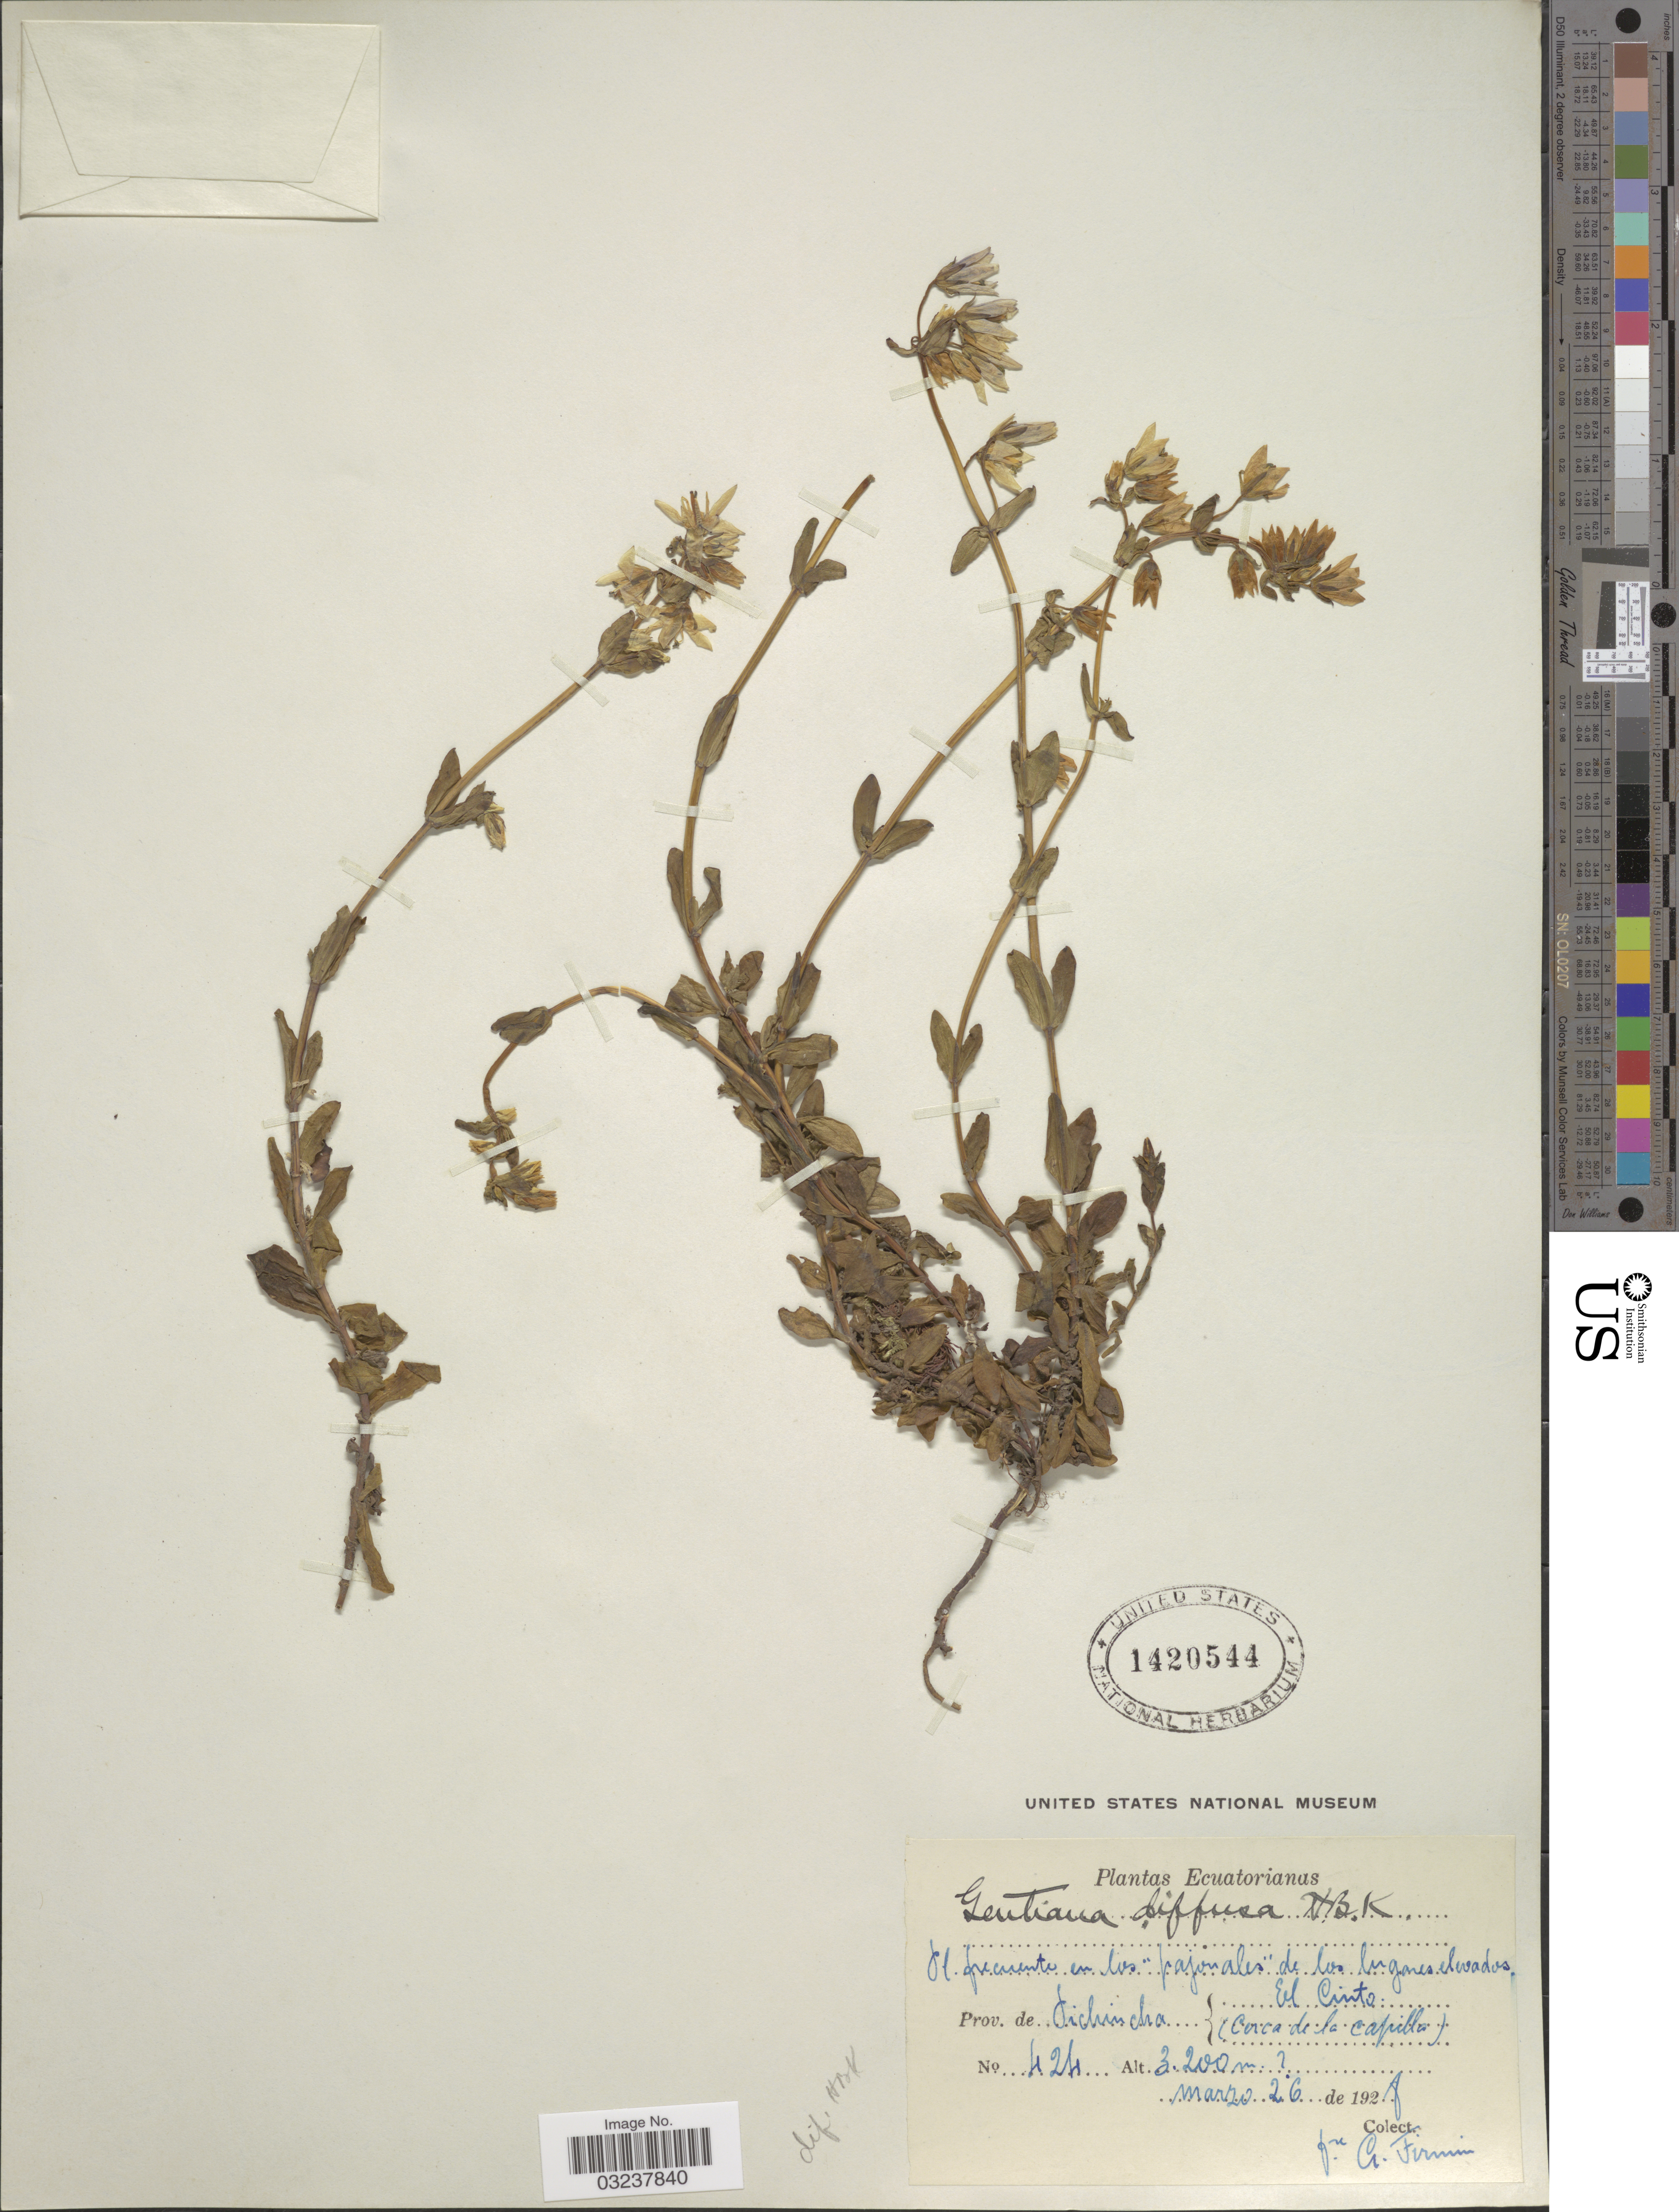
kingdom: Plantae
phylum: Tracheophyta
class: Magnoliopsida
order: Gentianales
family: Gentianaceae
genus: Gentianella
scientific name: Gentianella rapunculoides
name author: (Willd. ex Schult.) J.S. Pringle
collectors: F. Firmin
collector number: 424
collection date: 1928-03-26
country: Ecuador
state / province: Pichincha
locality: El Cinto, (Cerca de la capilla).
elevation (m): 3200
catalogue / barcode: US 1420544